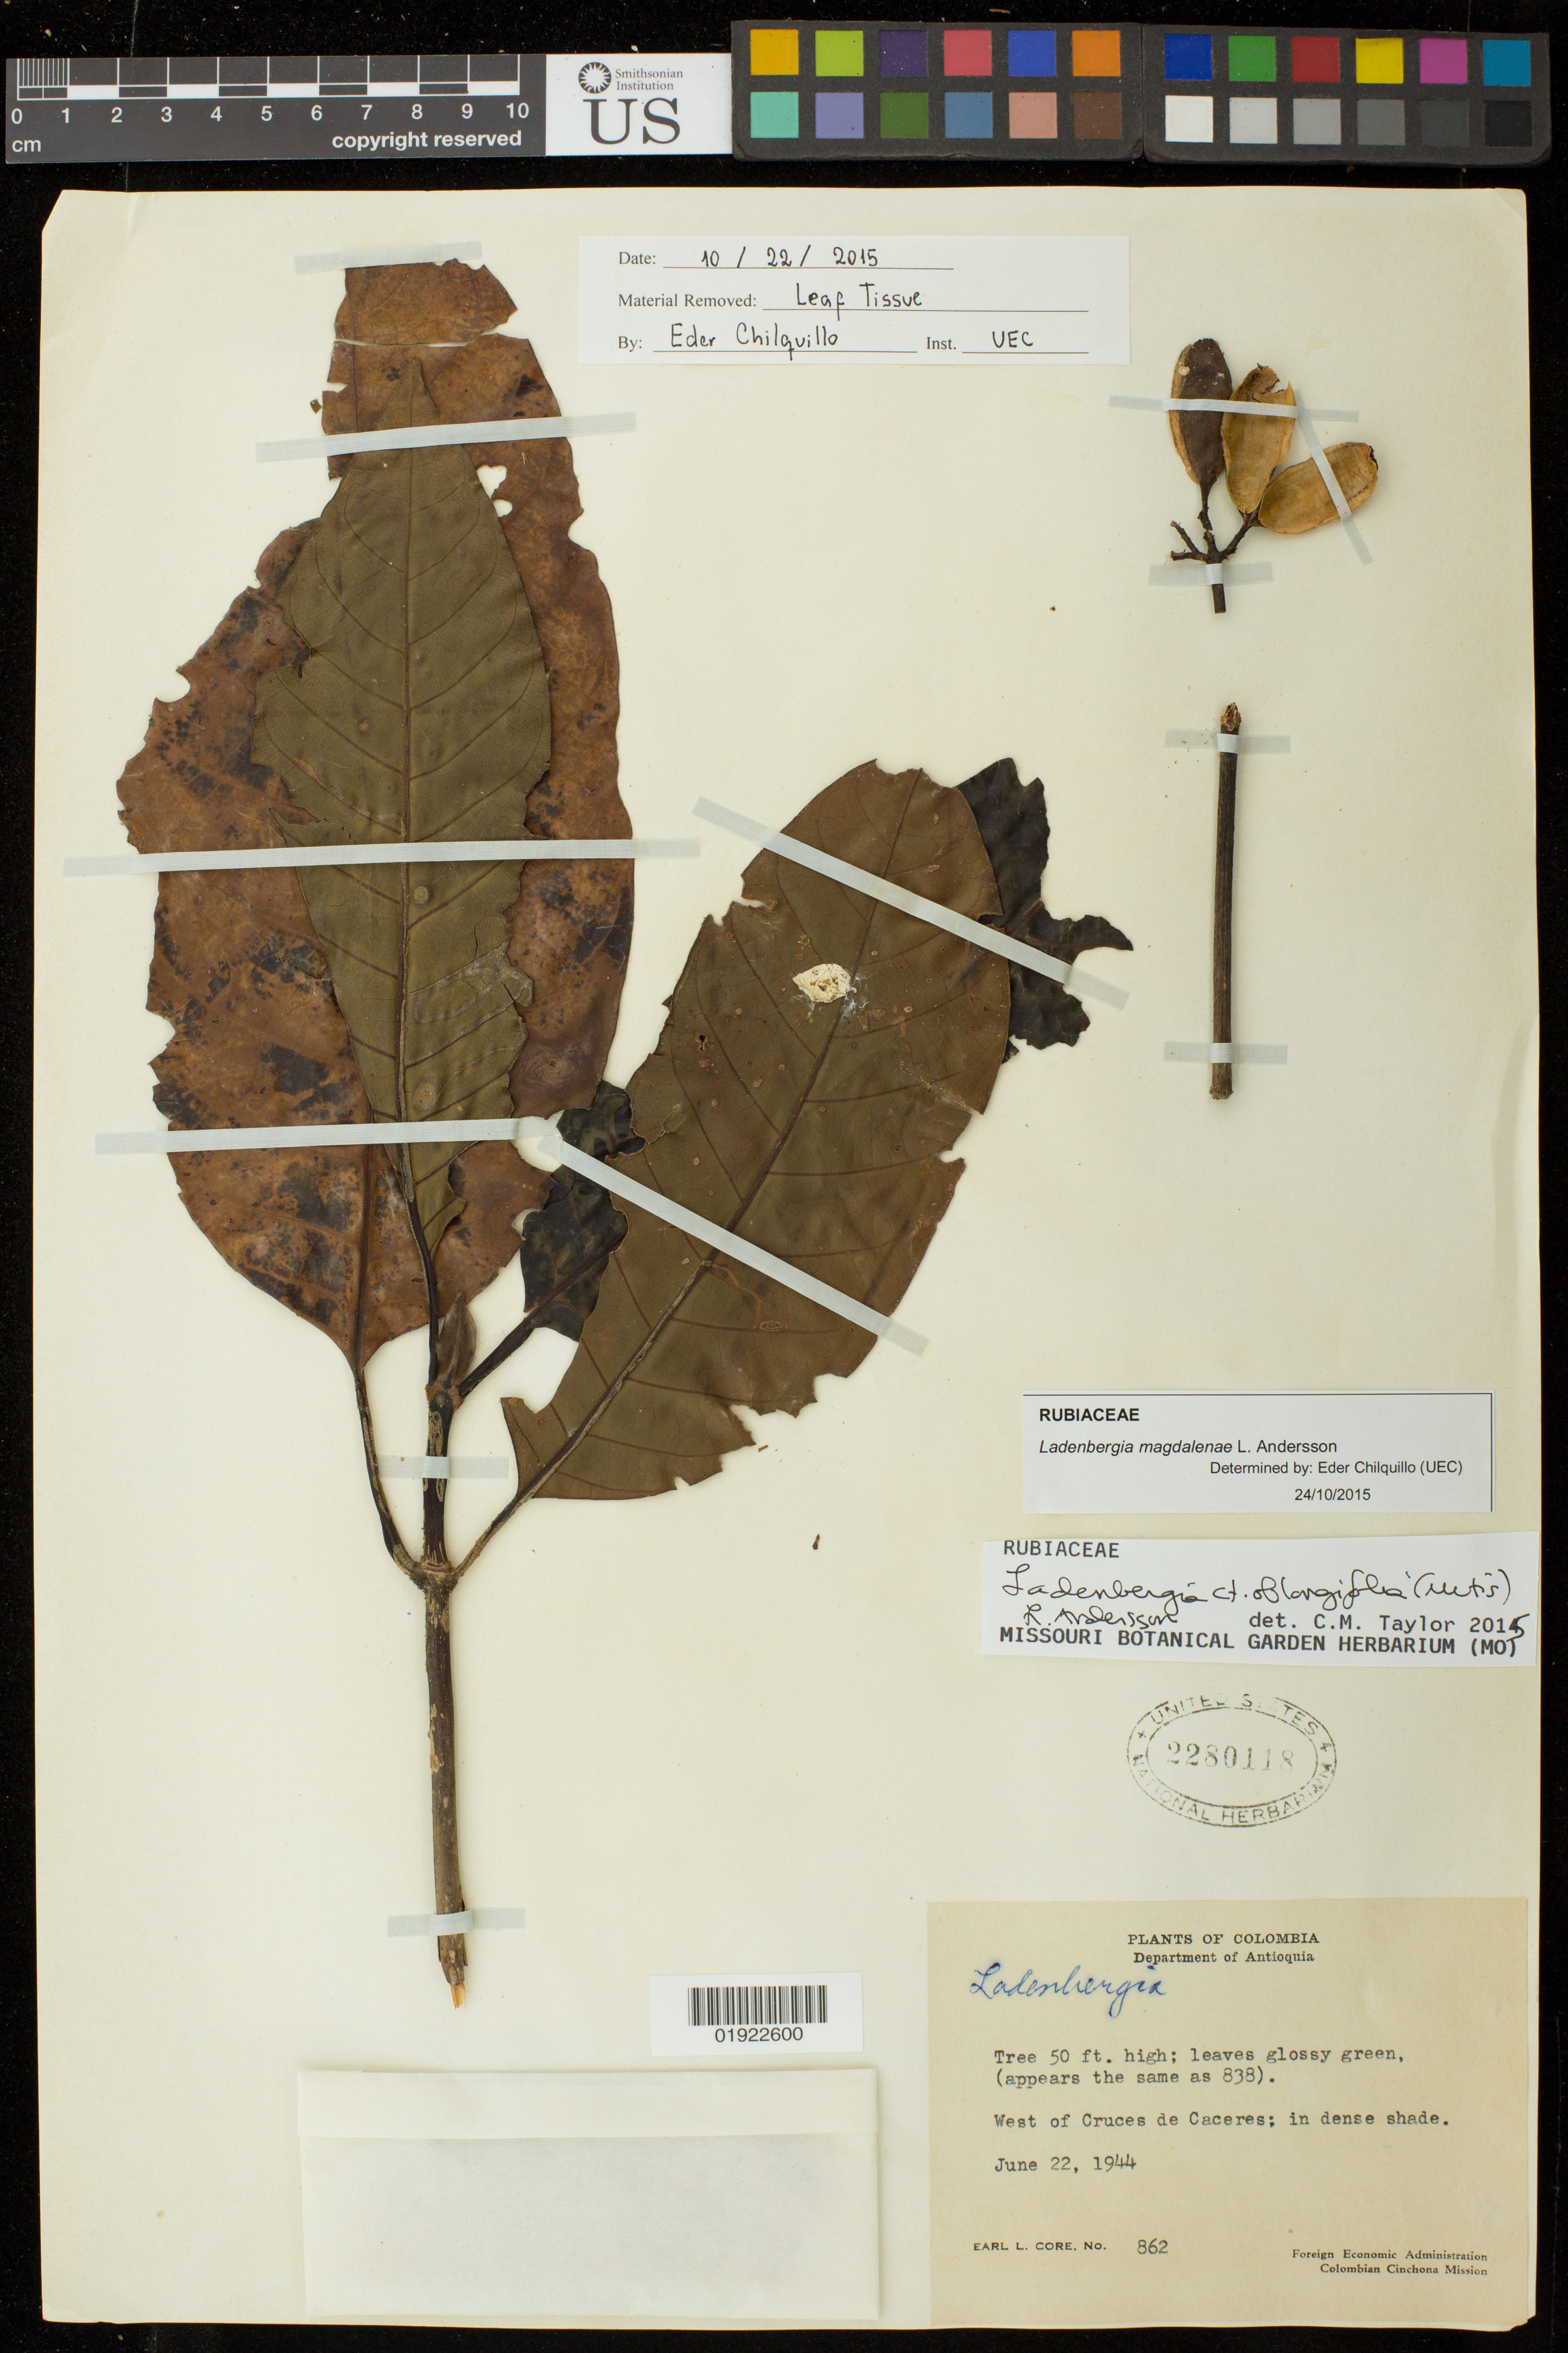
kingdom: Plantae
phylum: Tracheophyta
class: Magnoliopsida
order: Gentianales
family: Rubiaceae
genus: Ladenbergia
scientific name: Ladenbergia magdalenae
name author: L. Andersson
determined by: Chilquillo, E.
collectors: E. L. Core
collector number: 862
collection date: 1944-06-22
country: Colombia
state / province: Antioquia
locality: West of Cruces de Caceres.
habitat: In dense shade.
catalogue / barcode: US 2280118